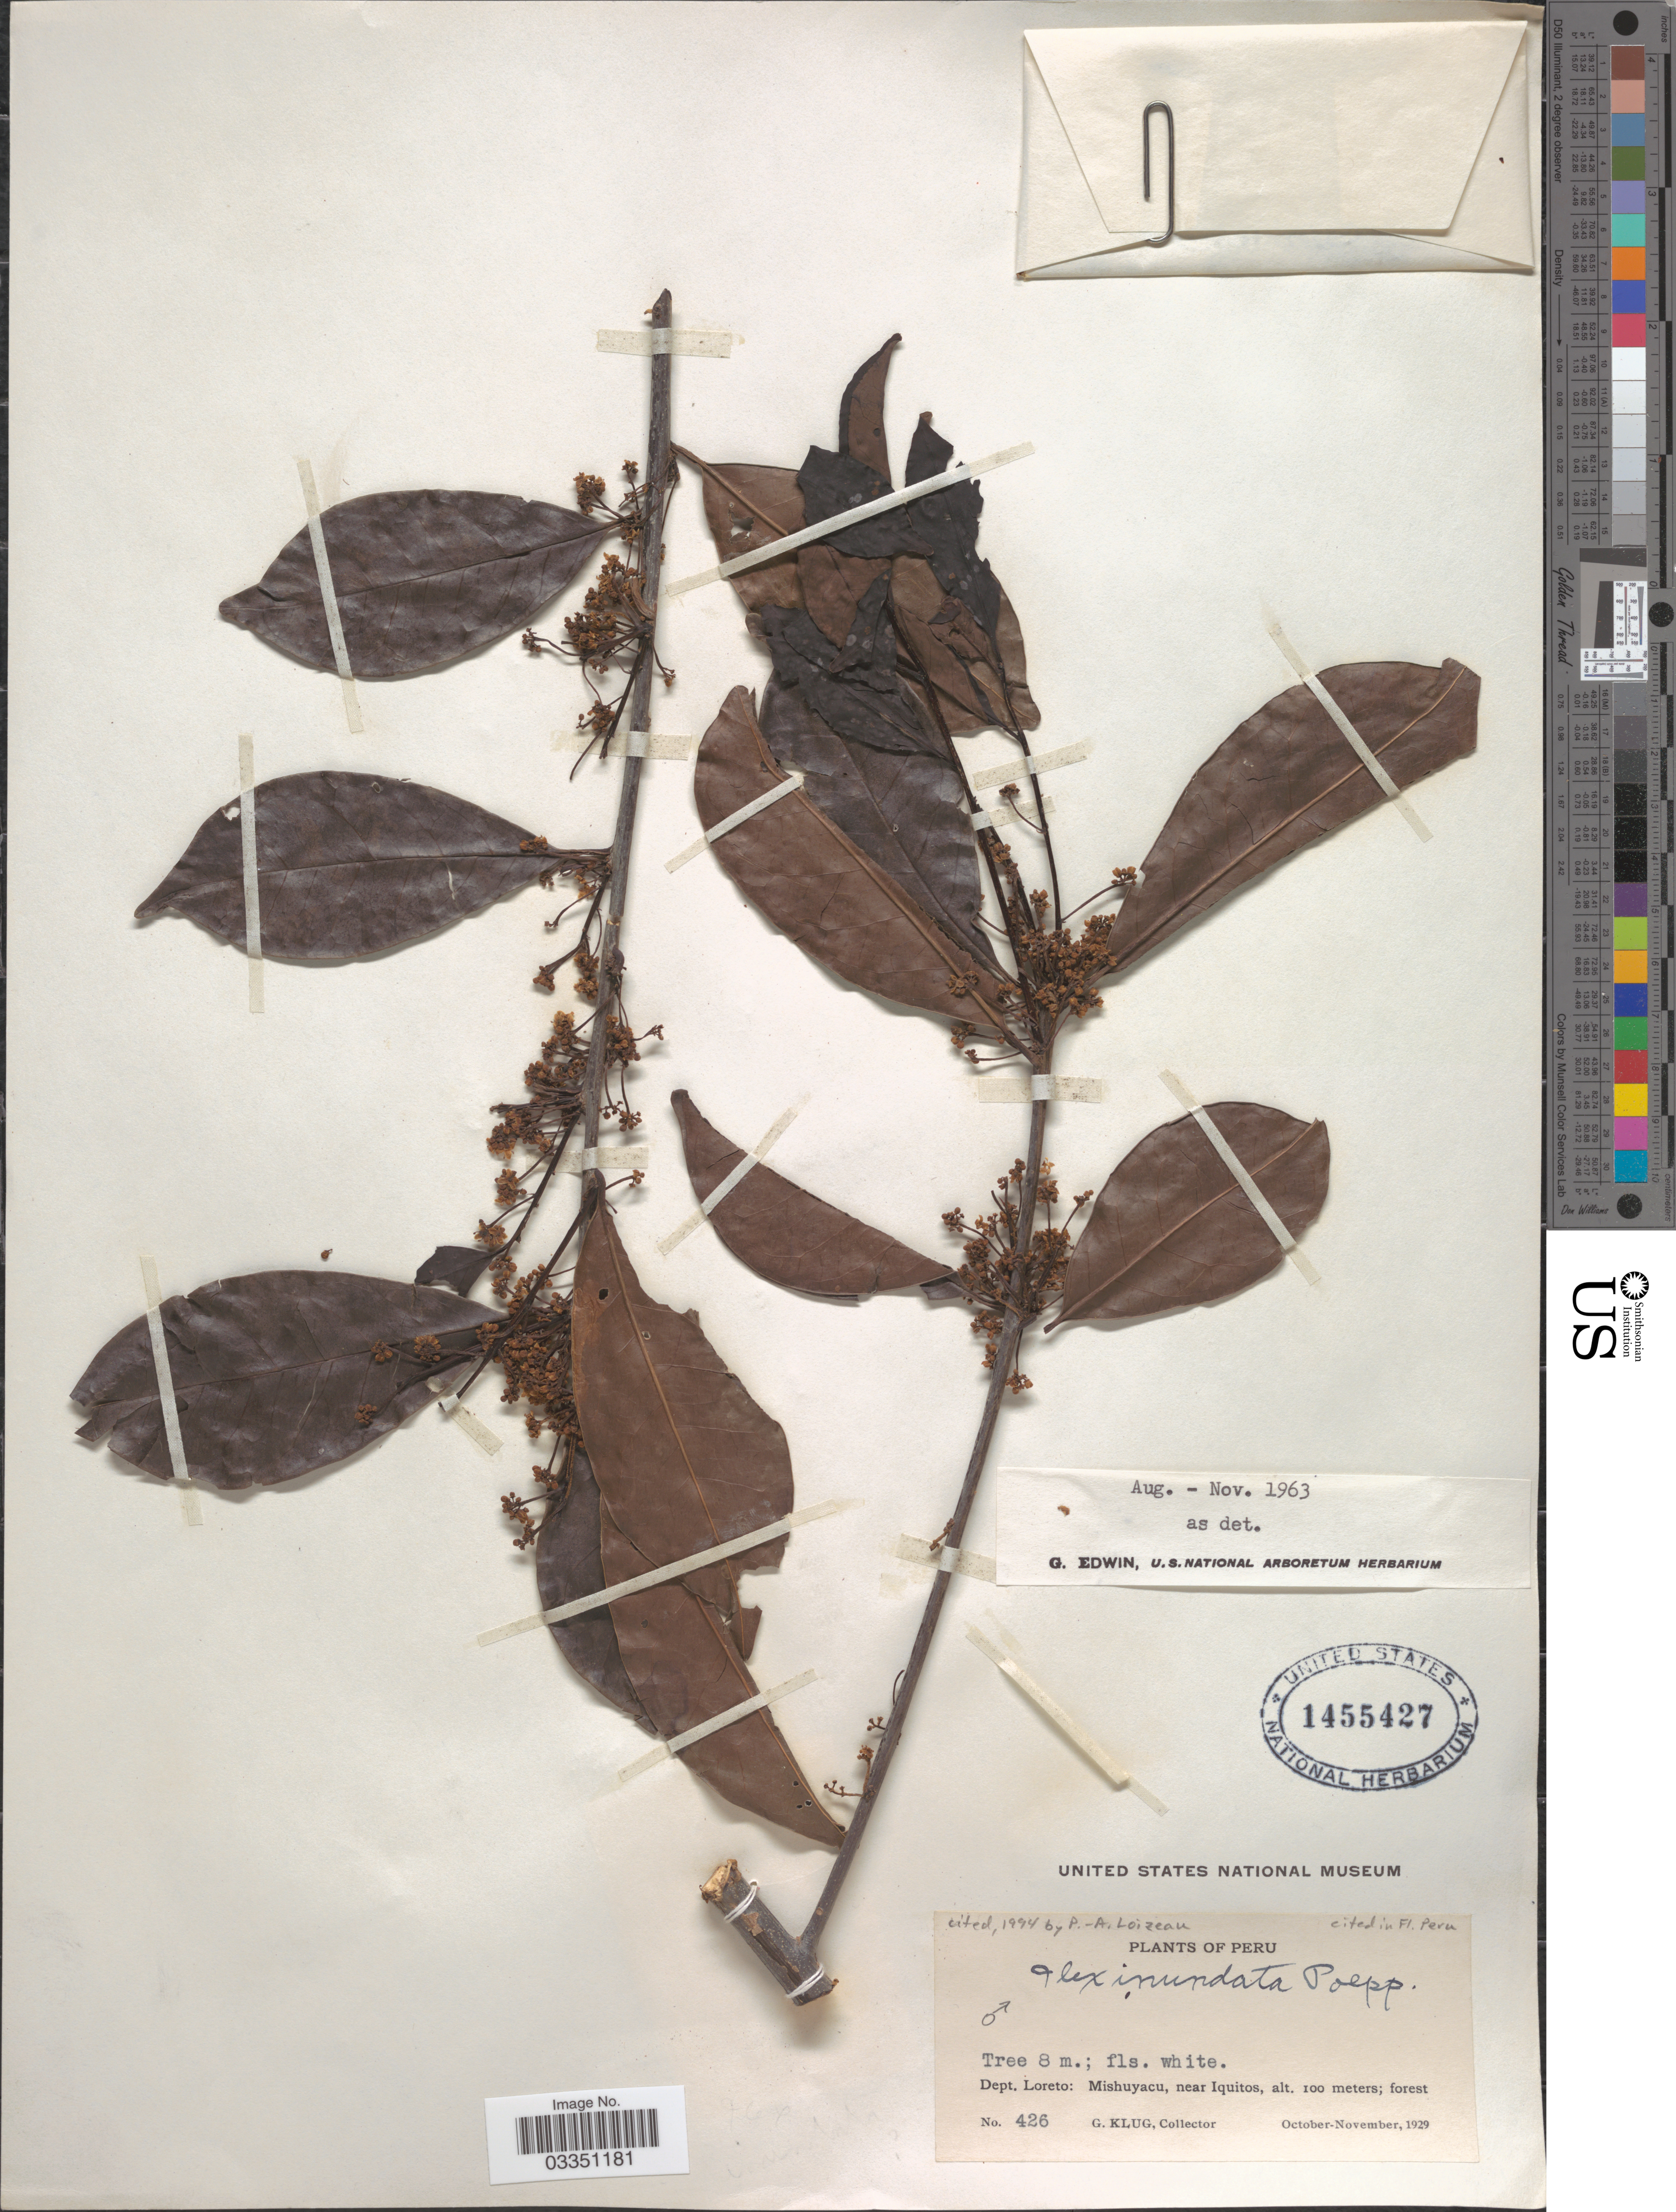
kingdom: Plantae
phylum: Tracheophyta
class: Magnoliopsida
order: Aquifoliales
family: Aquifoliaceae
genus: Ilex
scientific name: Ilex inundata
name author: Poepp. ex Reissek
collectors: G. Klug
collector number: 426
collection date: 1929-10/1929-11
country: Peru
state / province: Loreto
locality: Dept. Loreto: Mishuyacu, near Iquitos.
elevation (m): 100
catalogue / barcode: US 1455427